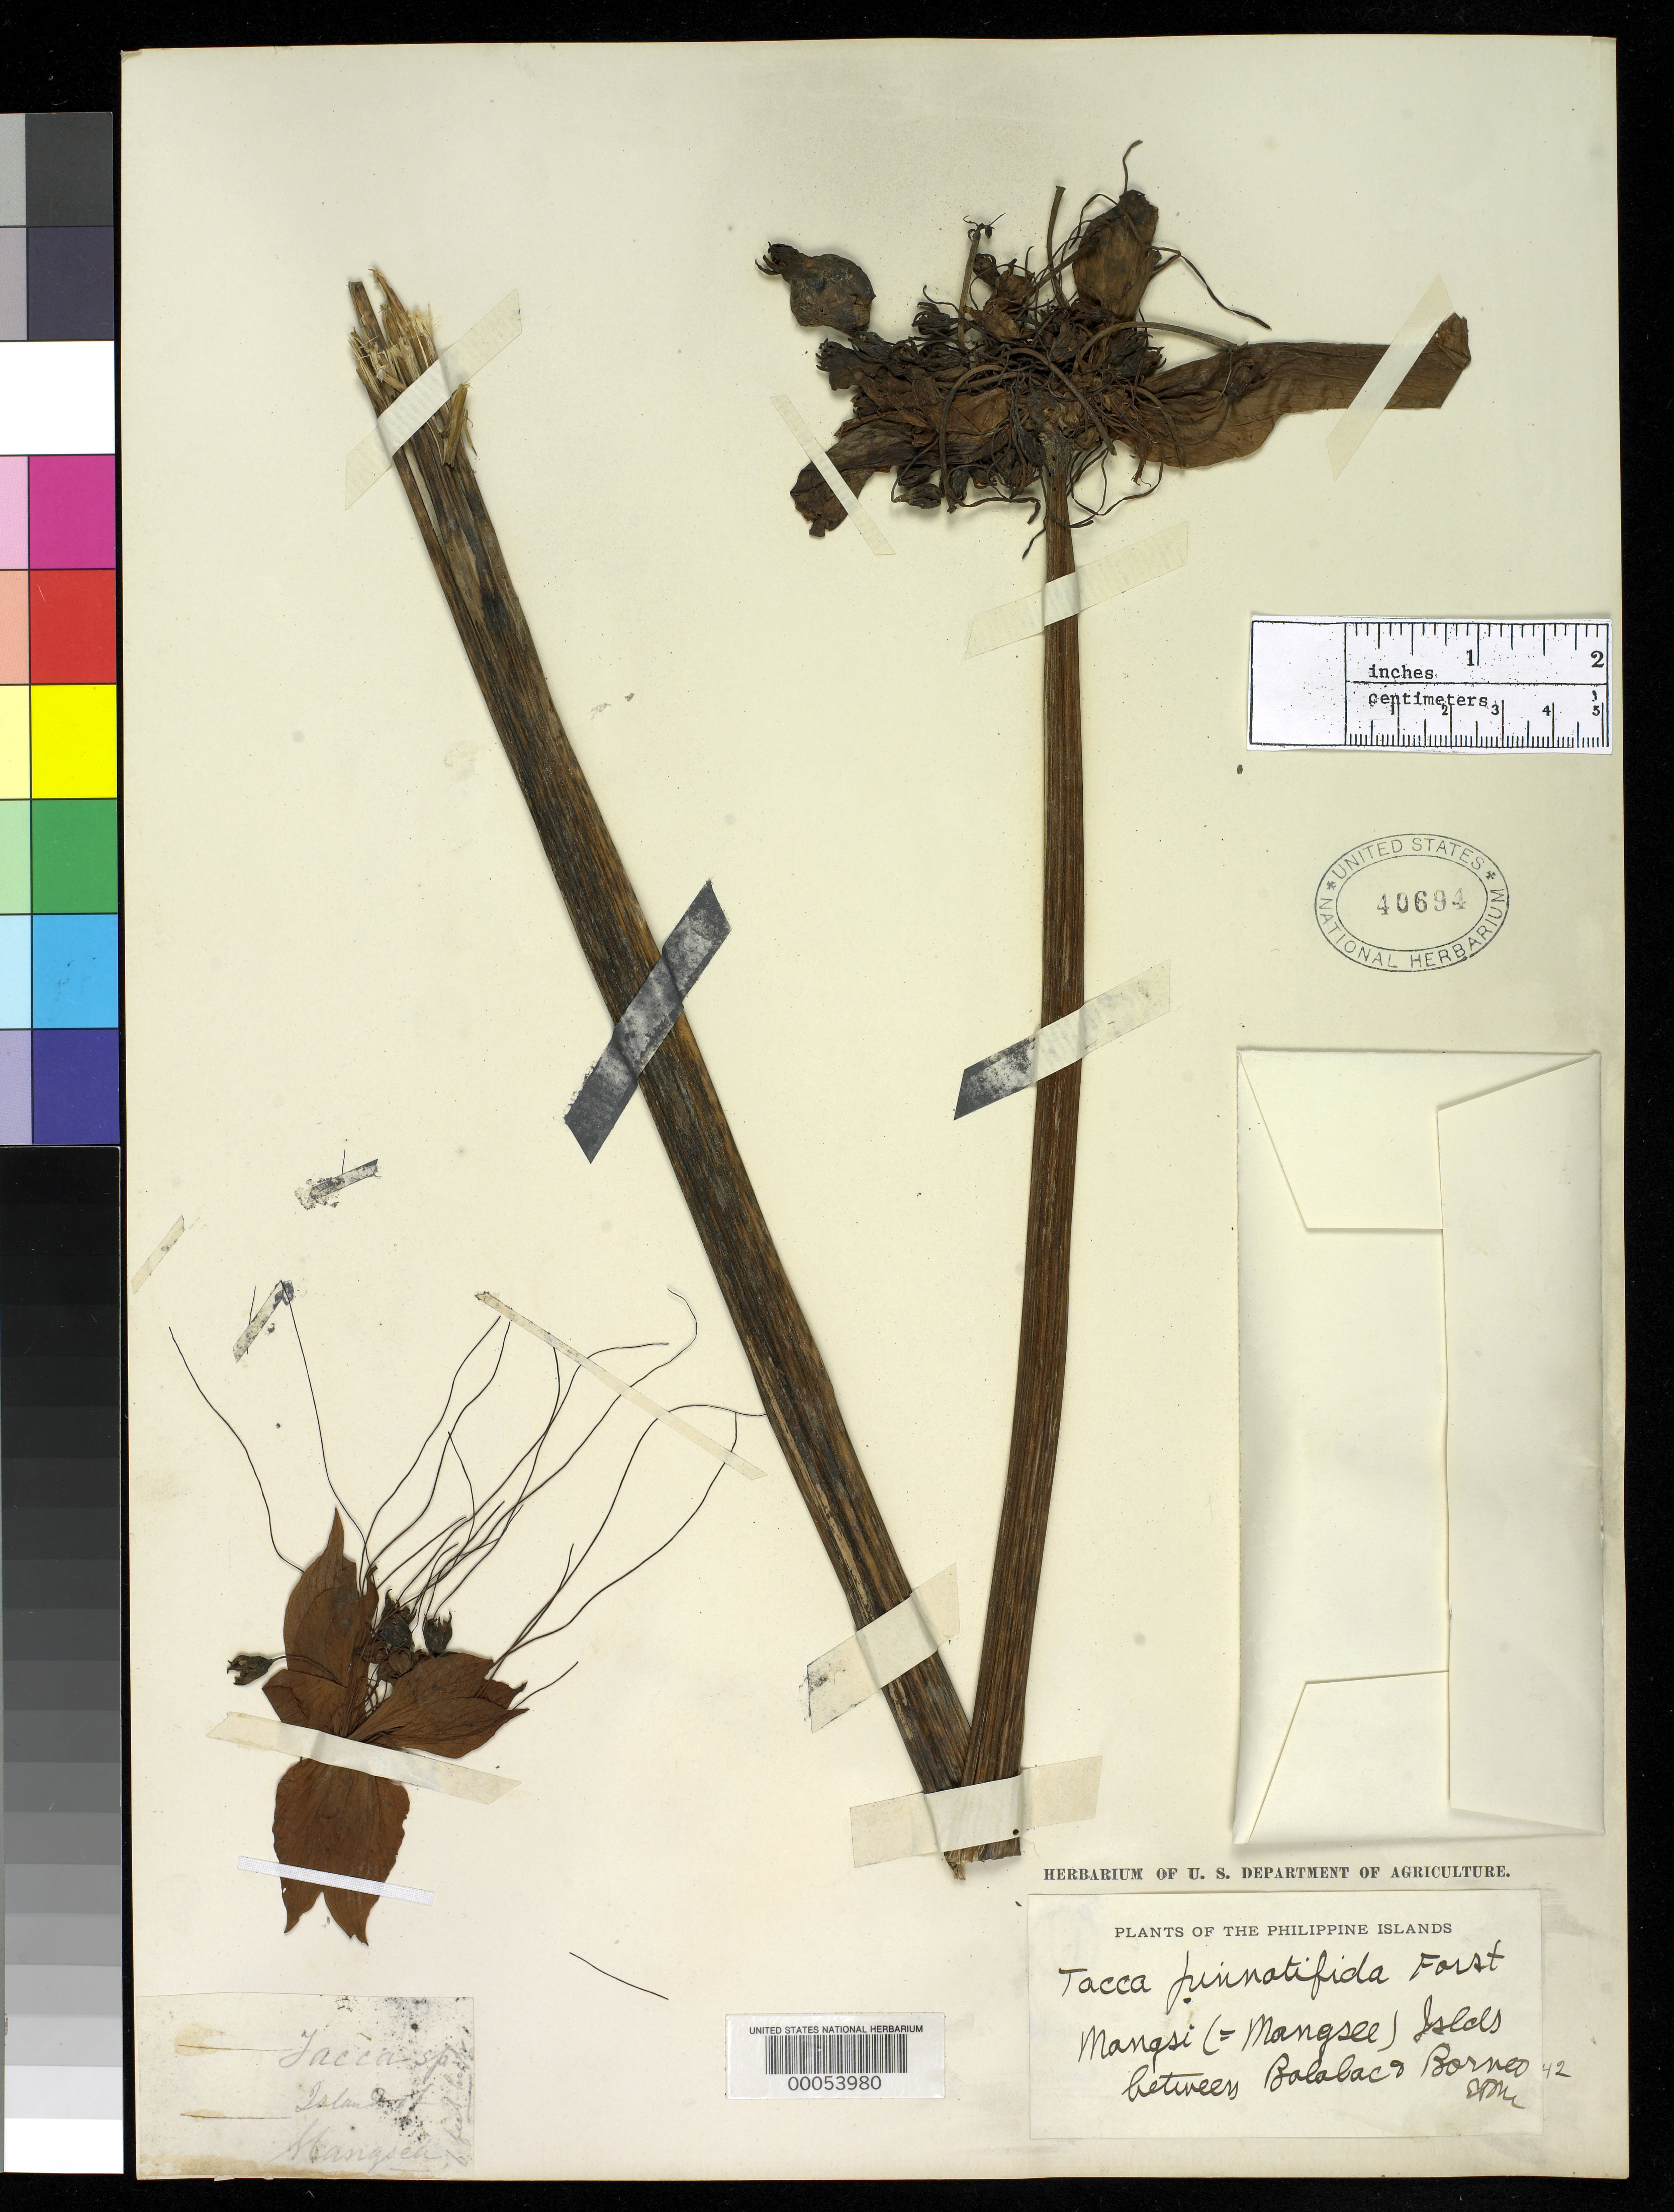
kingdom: Plantae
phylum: Tracheophyta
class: Liliopsida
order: Dioscoreales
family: Dioscoreaceae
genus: Tacca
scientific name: Tacca leontopetaloides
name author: (L.) Kuntze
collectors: Wilkes Explor. Exped.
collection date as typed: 1838 to -- --- 1842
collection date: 1838/1842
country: Philippines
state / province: Mimaropa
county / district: Palawan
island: Palawan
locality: Mangsi (=Mangsee) Islands, between Balabac and Borneo.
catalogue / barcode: US 40694